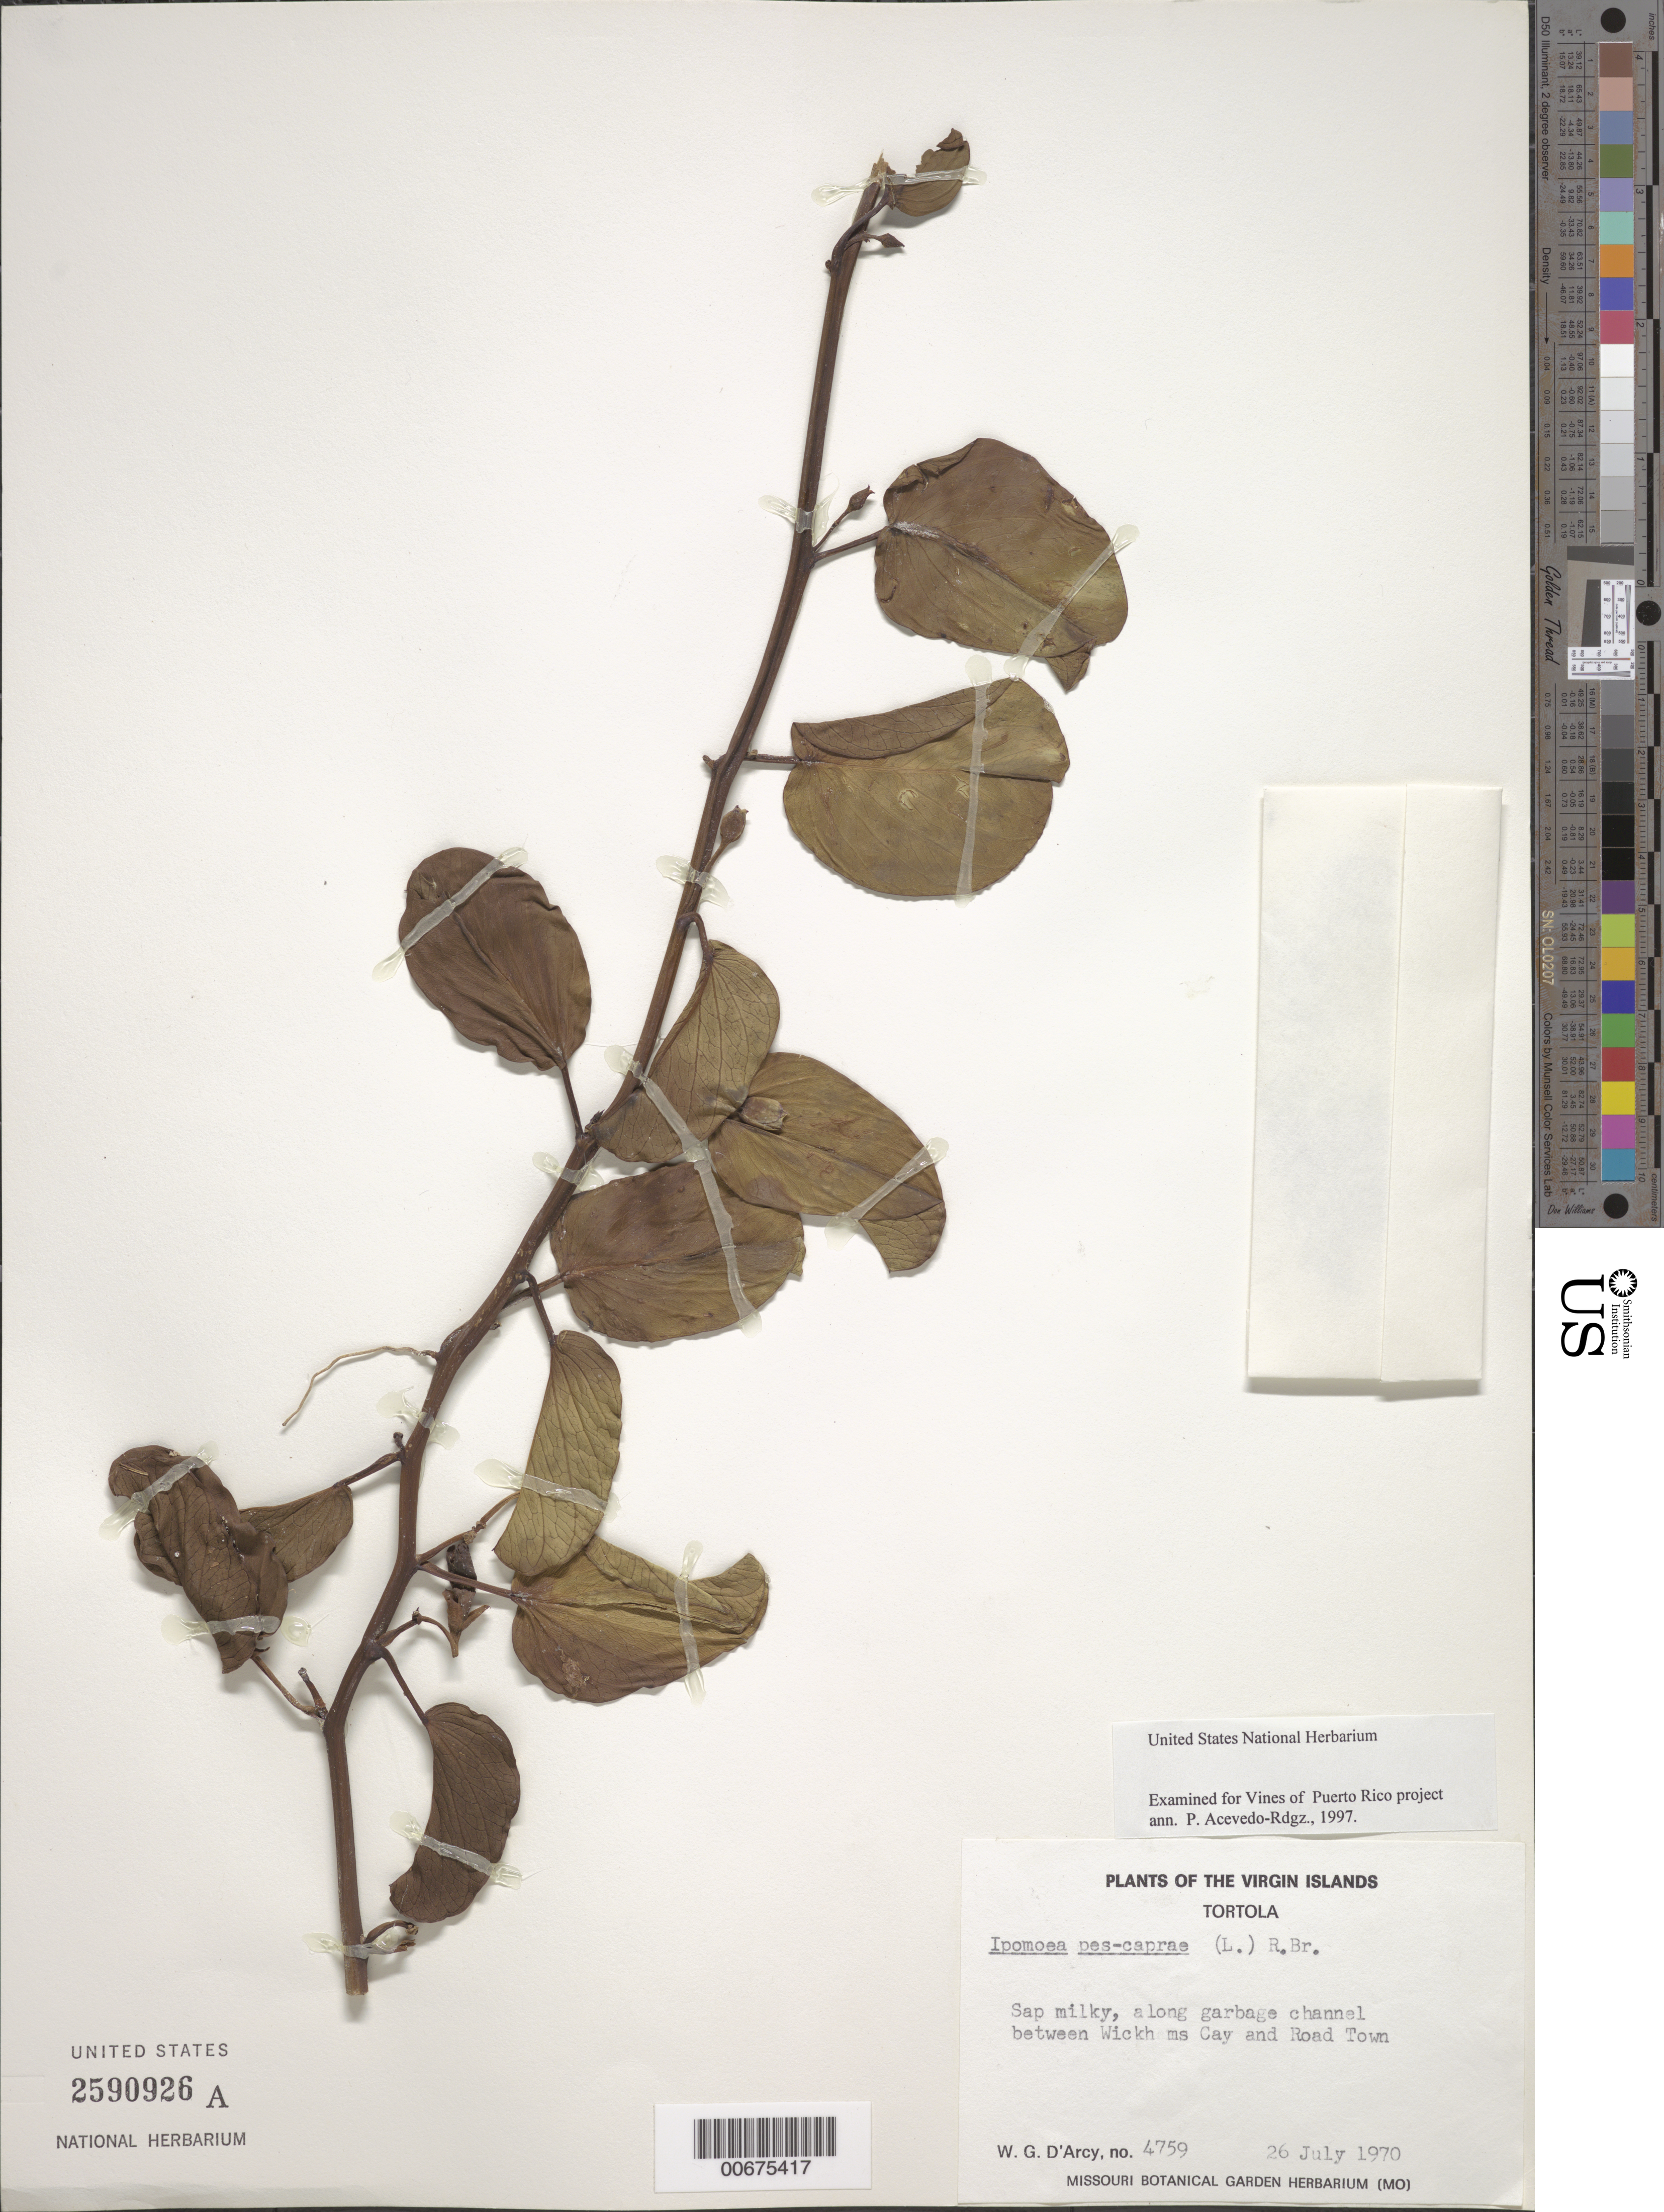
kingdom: Plantae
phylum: Tracheophyta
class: Magnoliopsida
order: Solanales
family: Convolvulaceae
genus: Ipomoea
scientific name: Ipomoea pes-caprae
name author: (L.) R. Br.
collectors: W. G. D'Arcy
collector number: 4759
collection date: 1970-07-26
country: British Virgin Islands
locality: The Virgin Islands, Tortola, Sap milky, along garbage channal between Wickhams Cay and Road Town.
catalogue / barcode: US 2590926A